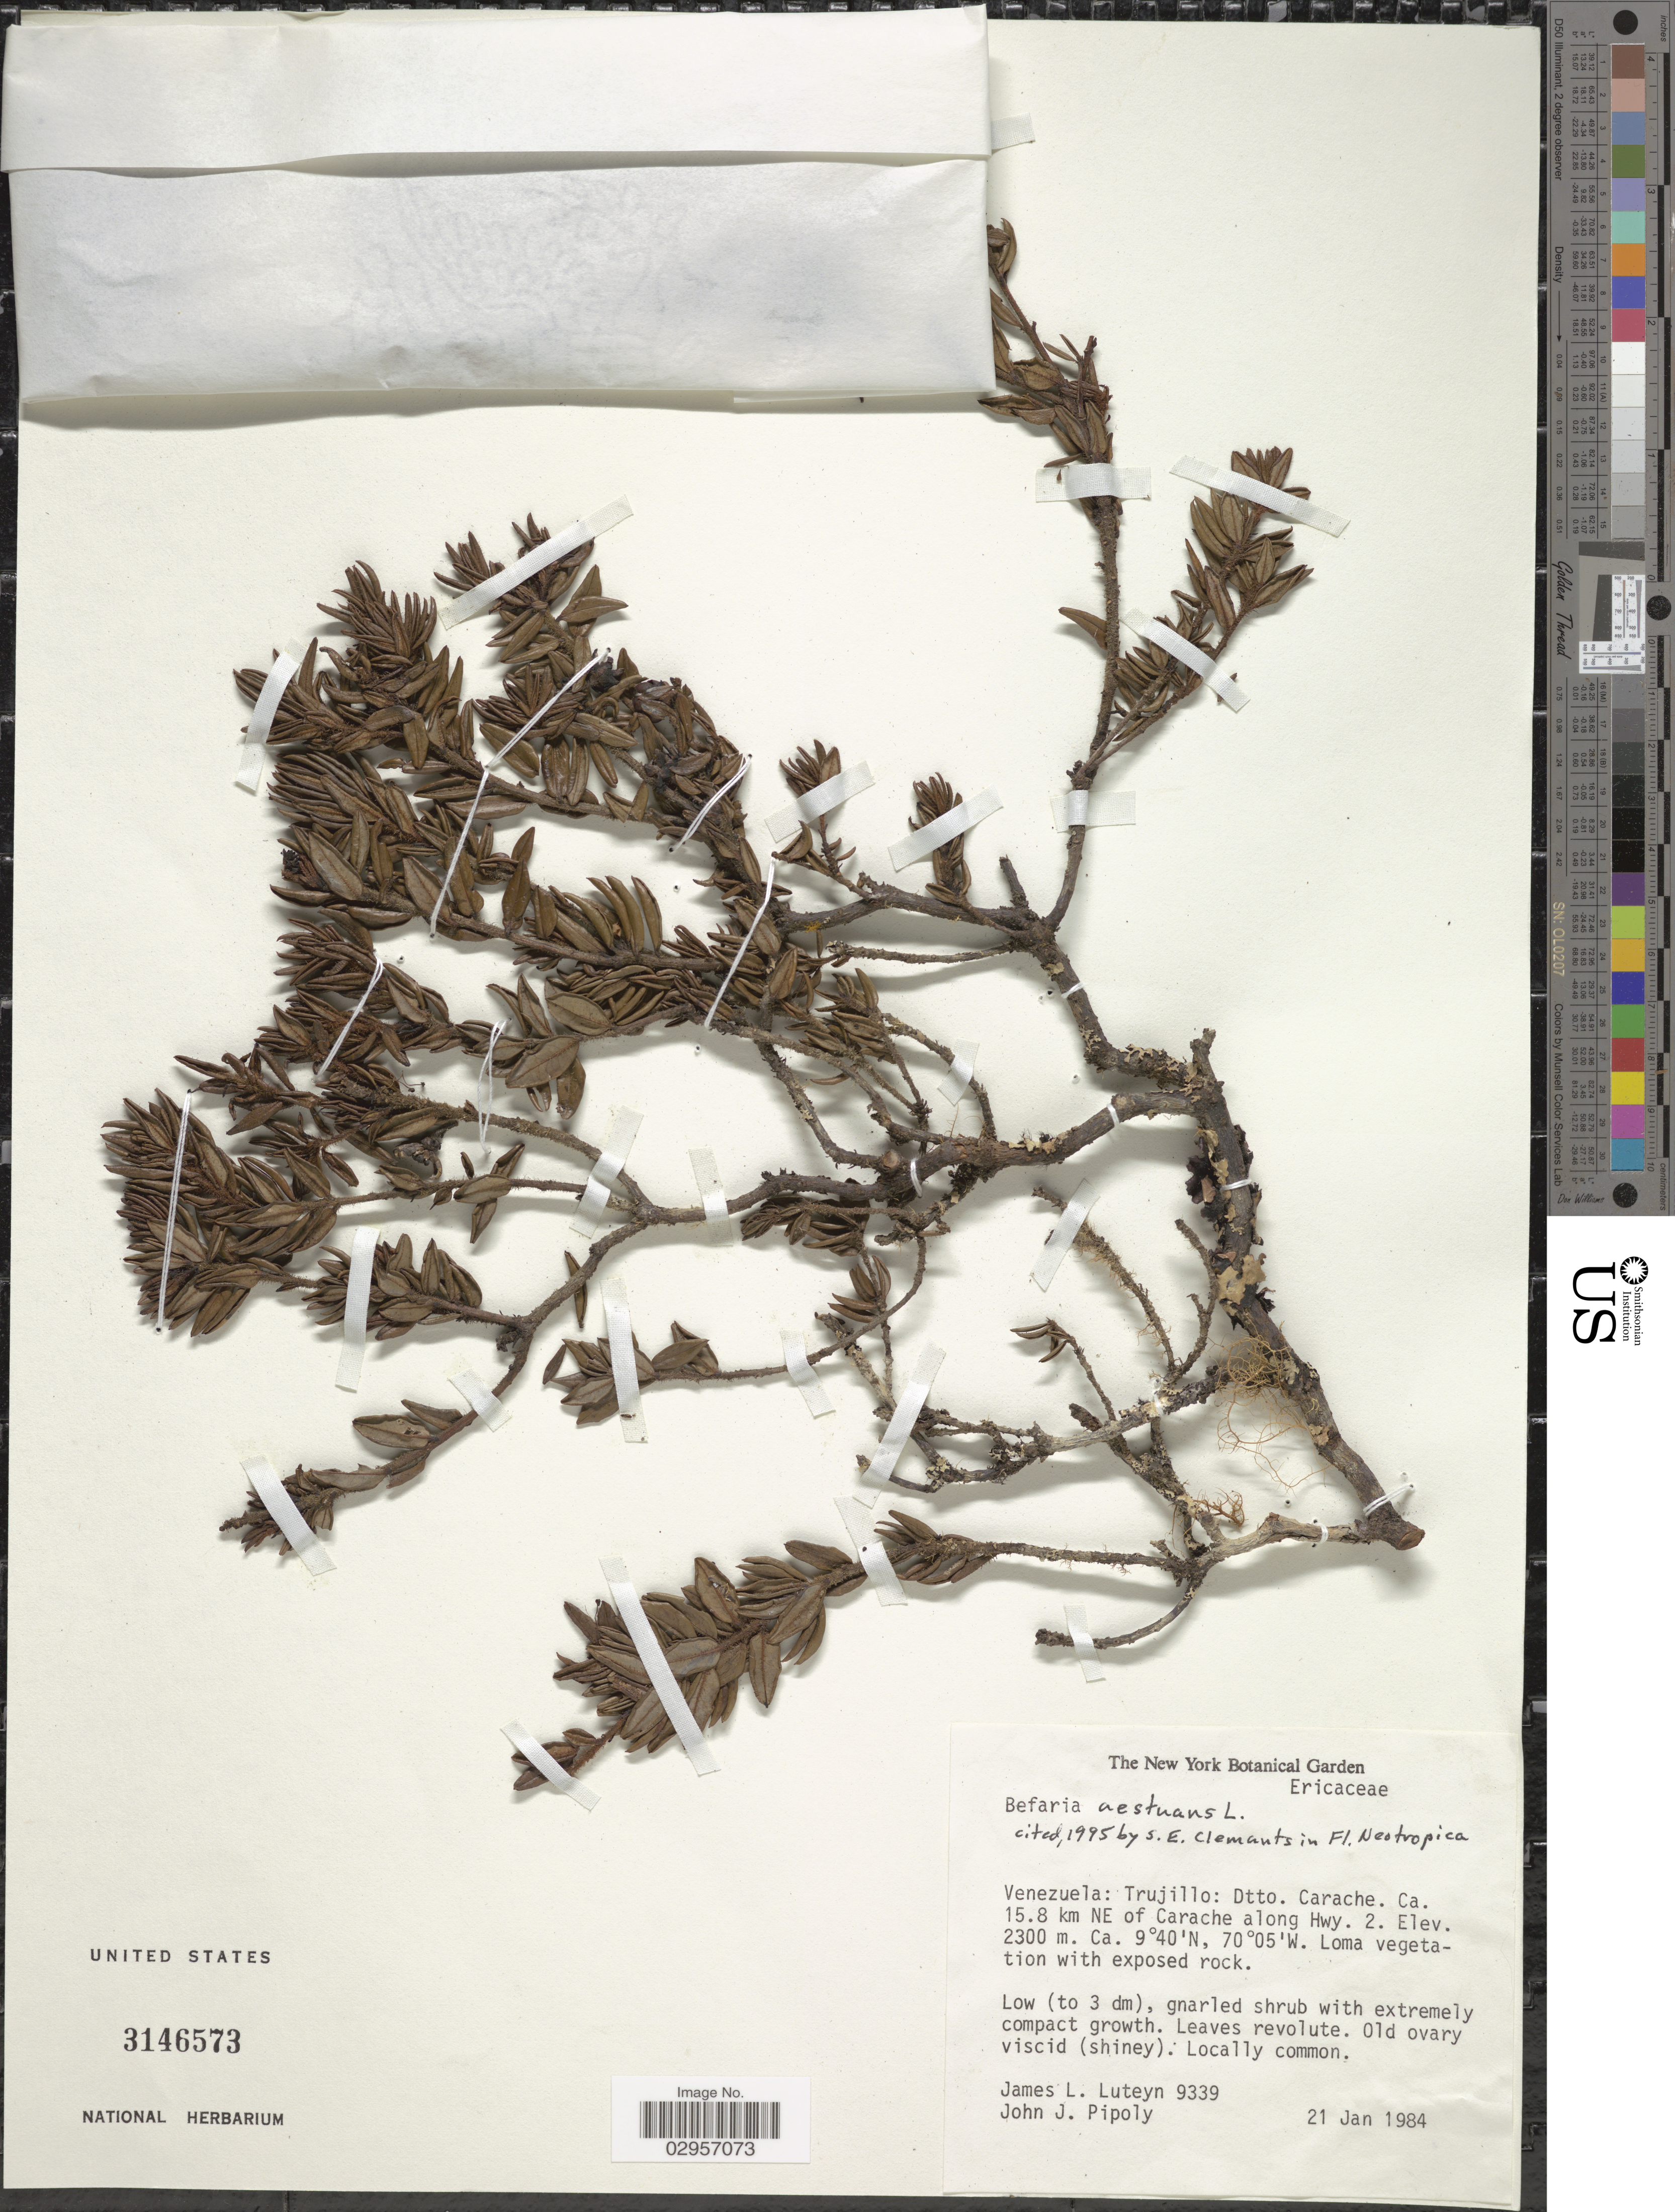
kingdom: Plantae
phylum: Tracheophyta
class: Magnoliopsida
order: Ericales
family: Ericaceae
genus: Befaria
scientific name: Befaria aestuans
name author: Mutis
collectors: J. L. Luteyn & J. J. Pipoly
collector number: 9339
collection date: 1984-01-21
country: Venezuela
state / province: Trujillo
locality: Trujillo: Dtto. Carache. Ca. 15.8 km NE of Carache along Hwy. 2.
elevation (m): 2300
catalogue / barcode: US 3146573